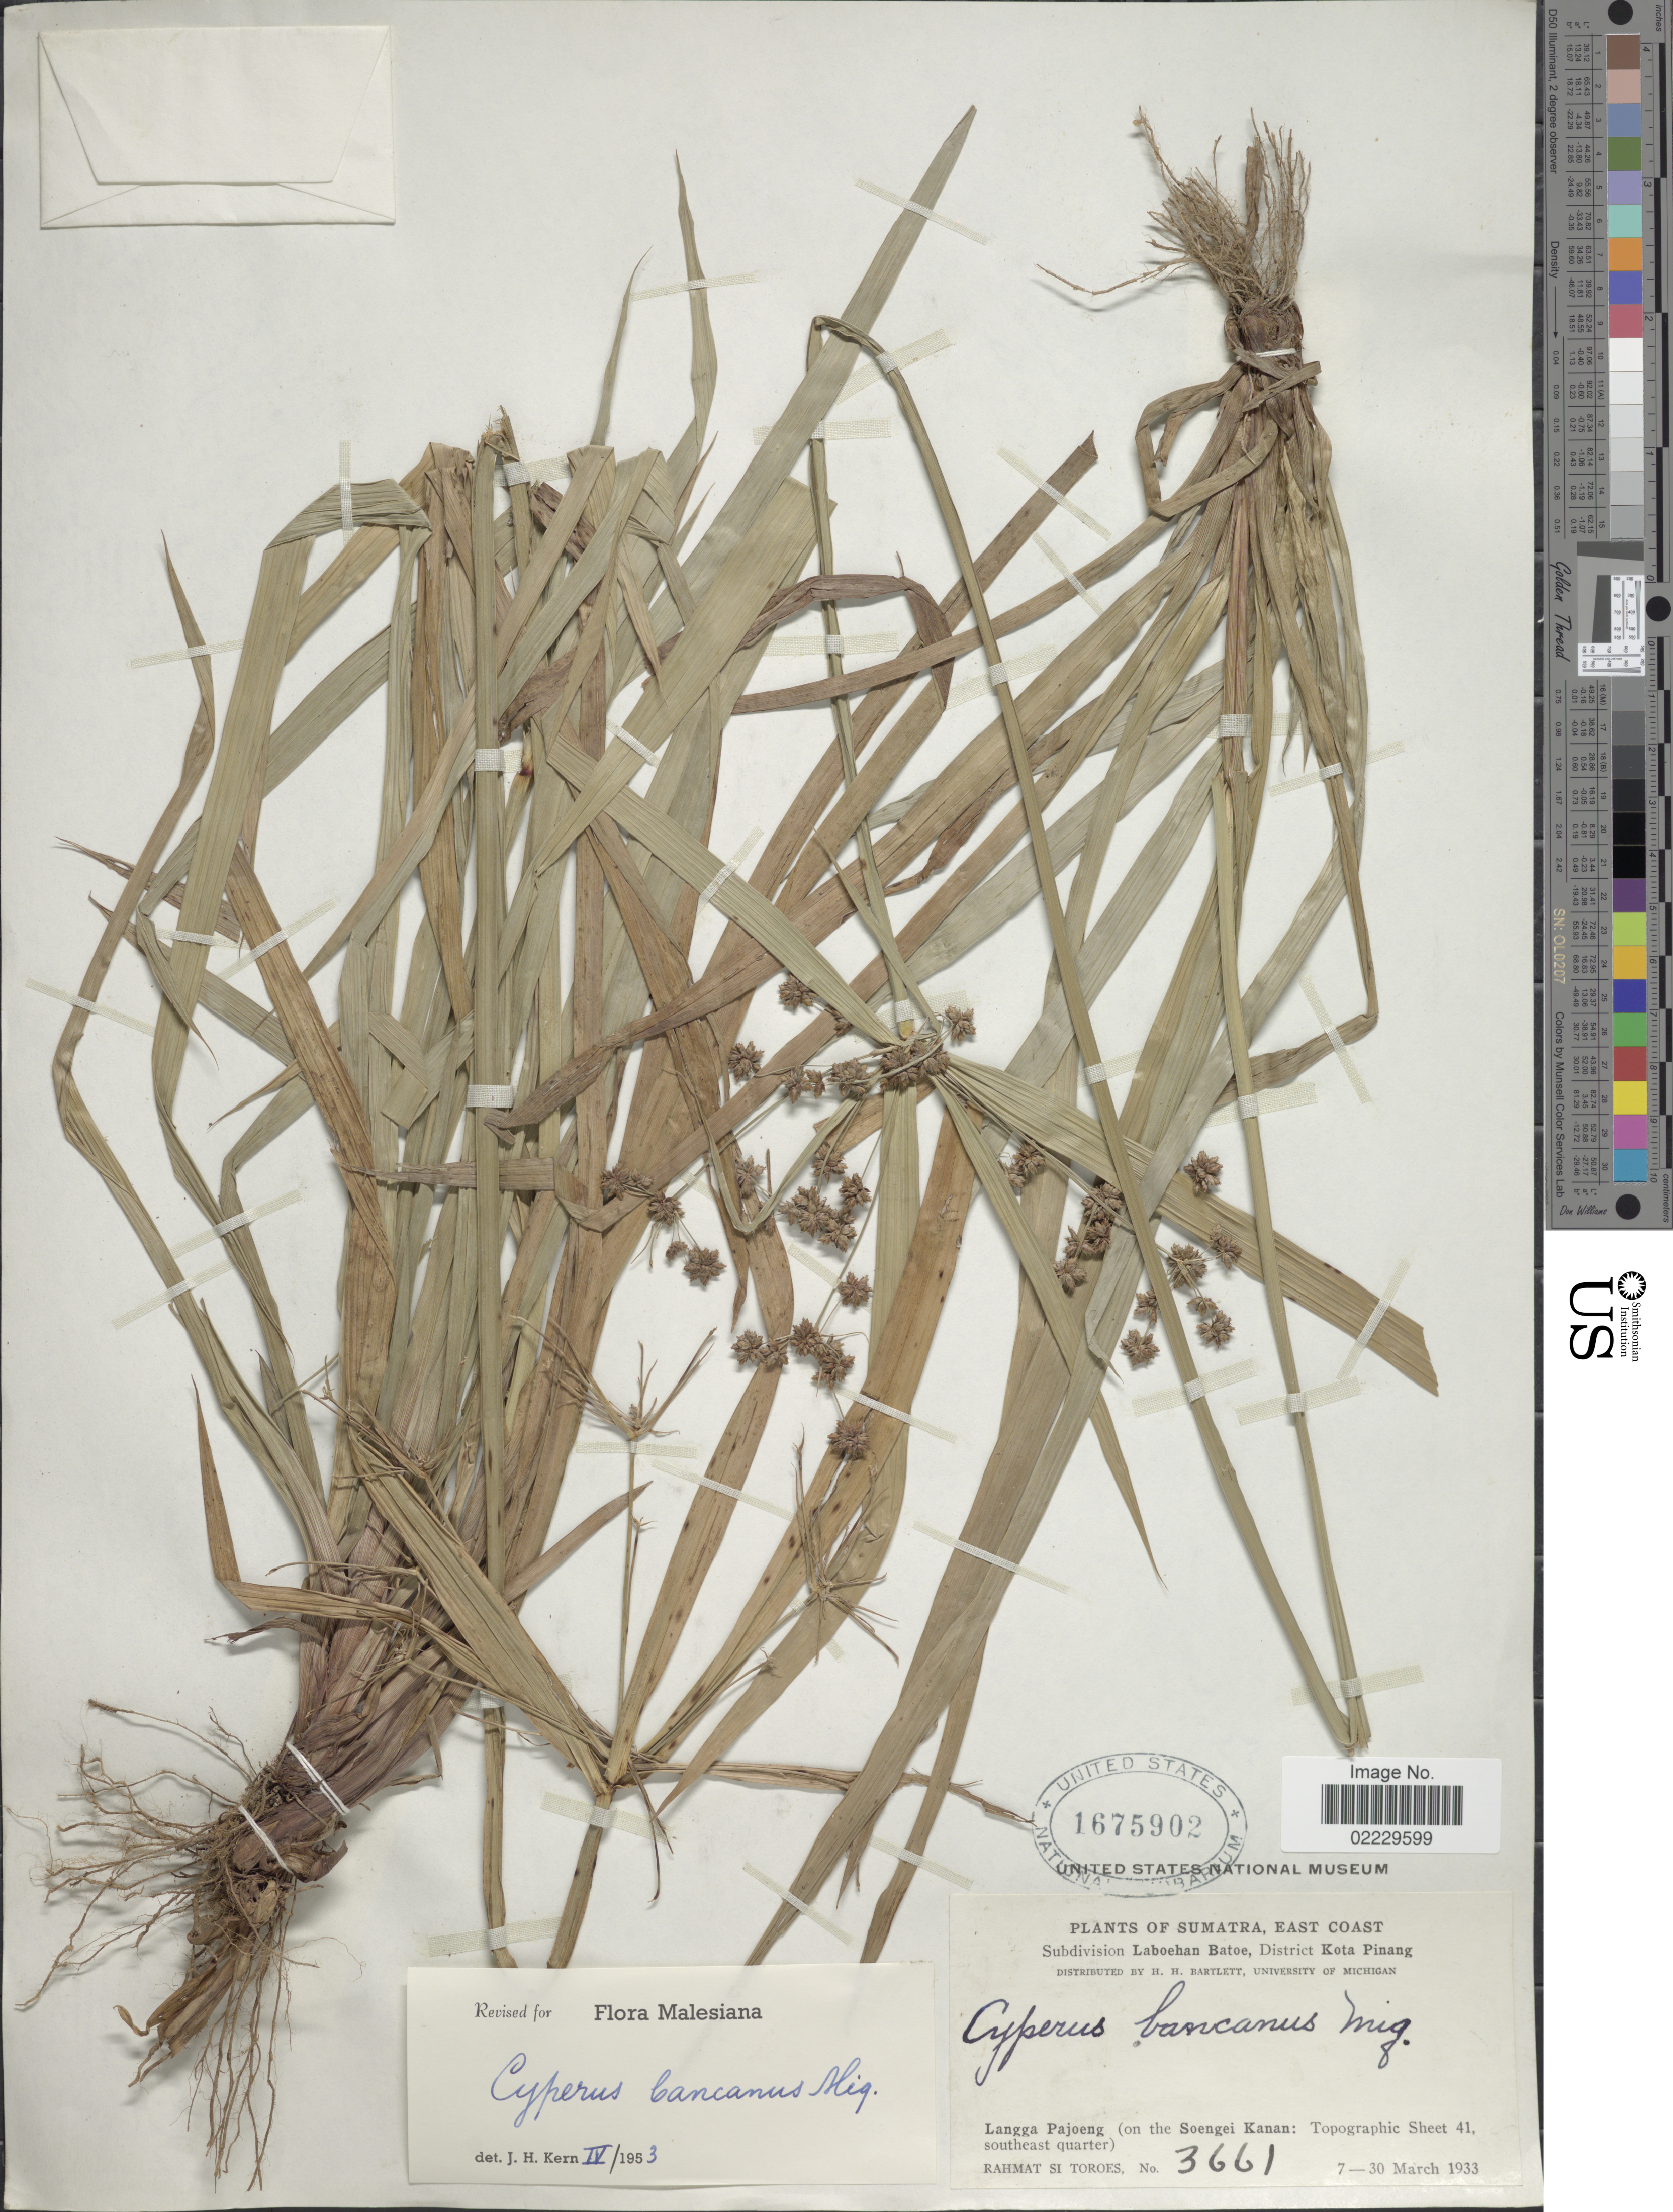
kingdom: Plantae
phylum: Tracheophyta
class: Liliopsida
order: Poales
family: Cyperaceae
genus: Cyperus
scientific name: Cyperus trialatus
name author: (Boeckeler) J. Kern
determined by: Strong, Mark T., (BOT), Smithsonian Institution - National Museum of Natural History (UNITED STATES)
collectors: Rahmat Si Boeea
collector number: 3661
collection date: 1933-03-07/1933-03-30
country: Indonesia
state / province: Sumatra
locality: East Coast, Laboehan Batoe, District Kota Pinang, Langga Pajoeng (on the Soengei Kanan:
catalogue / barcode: US 1675902